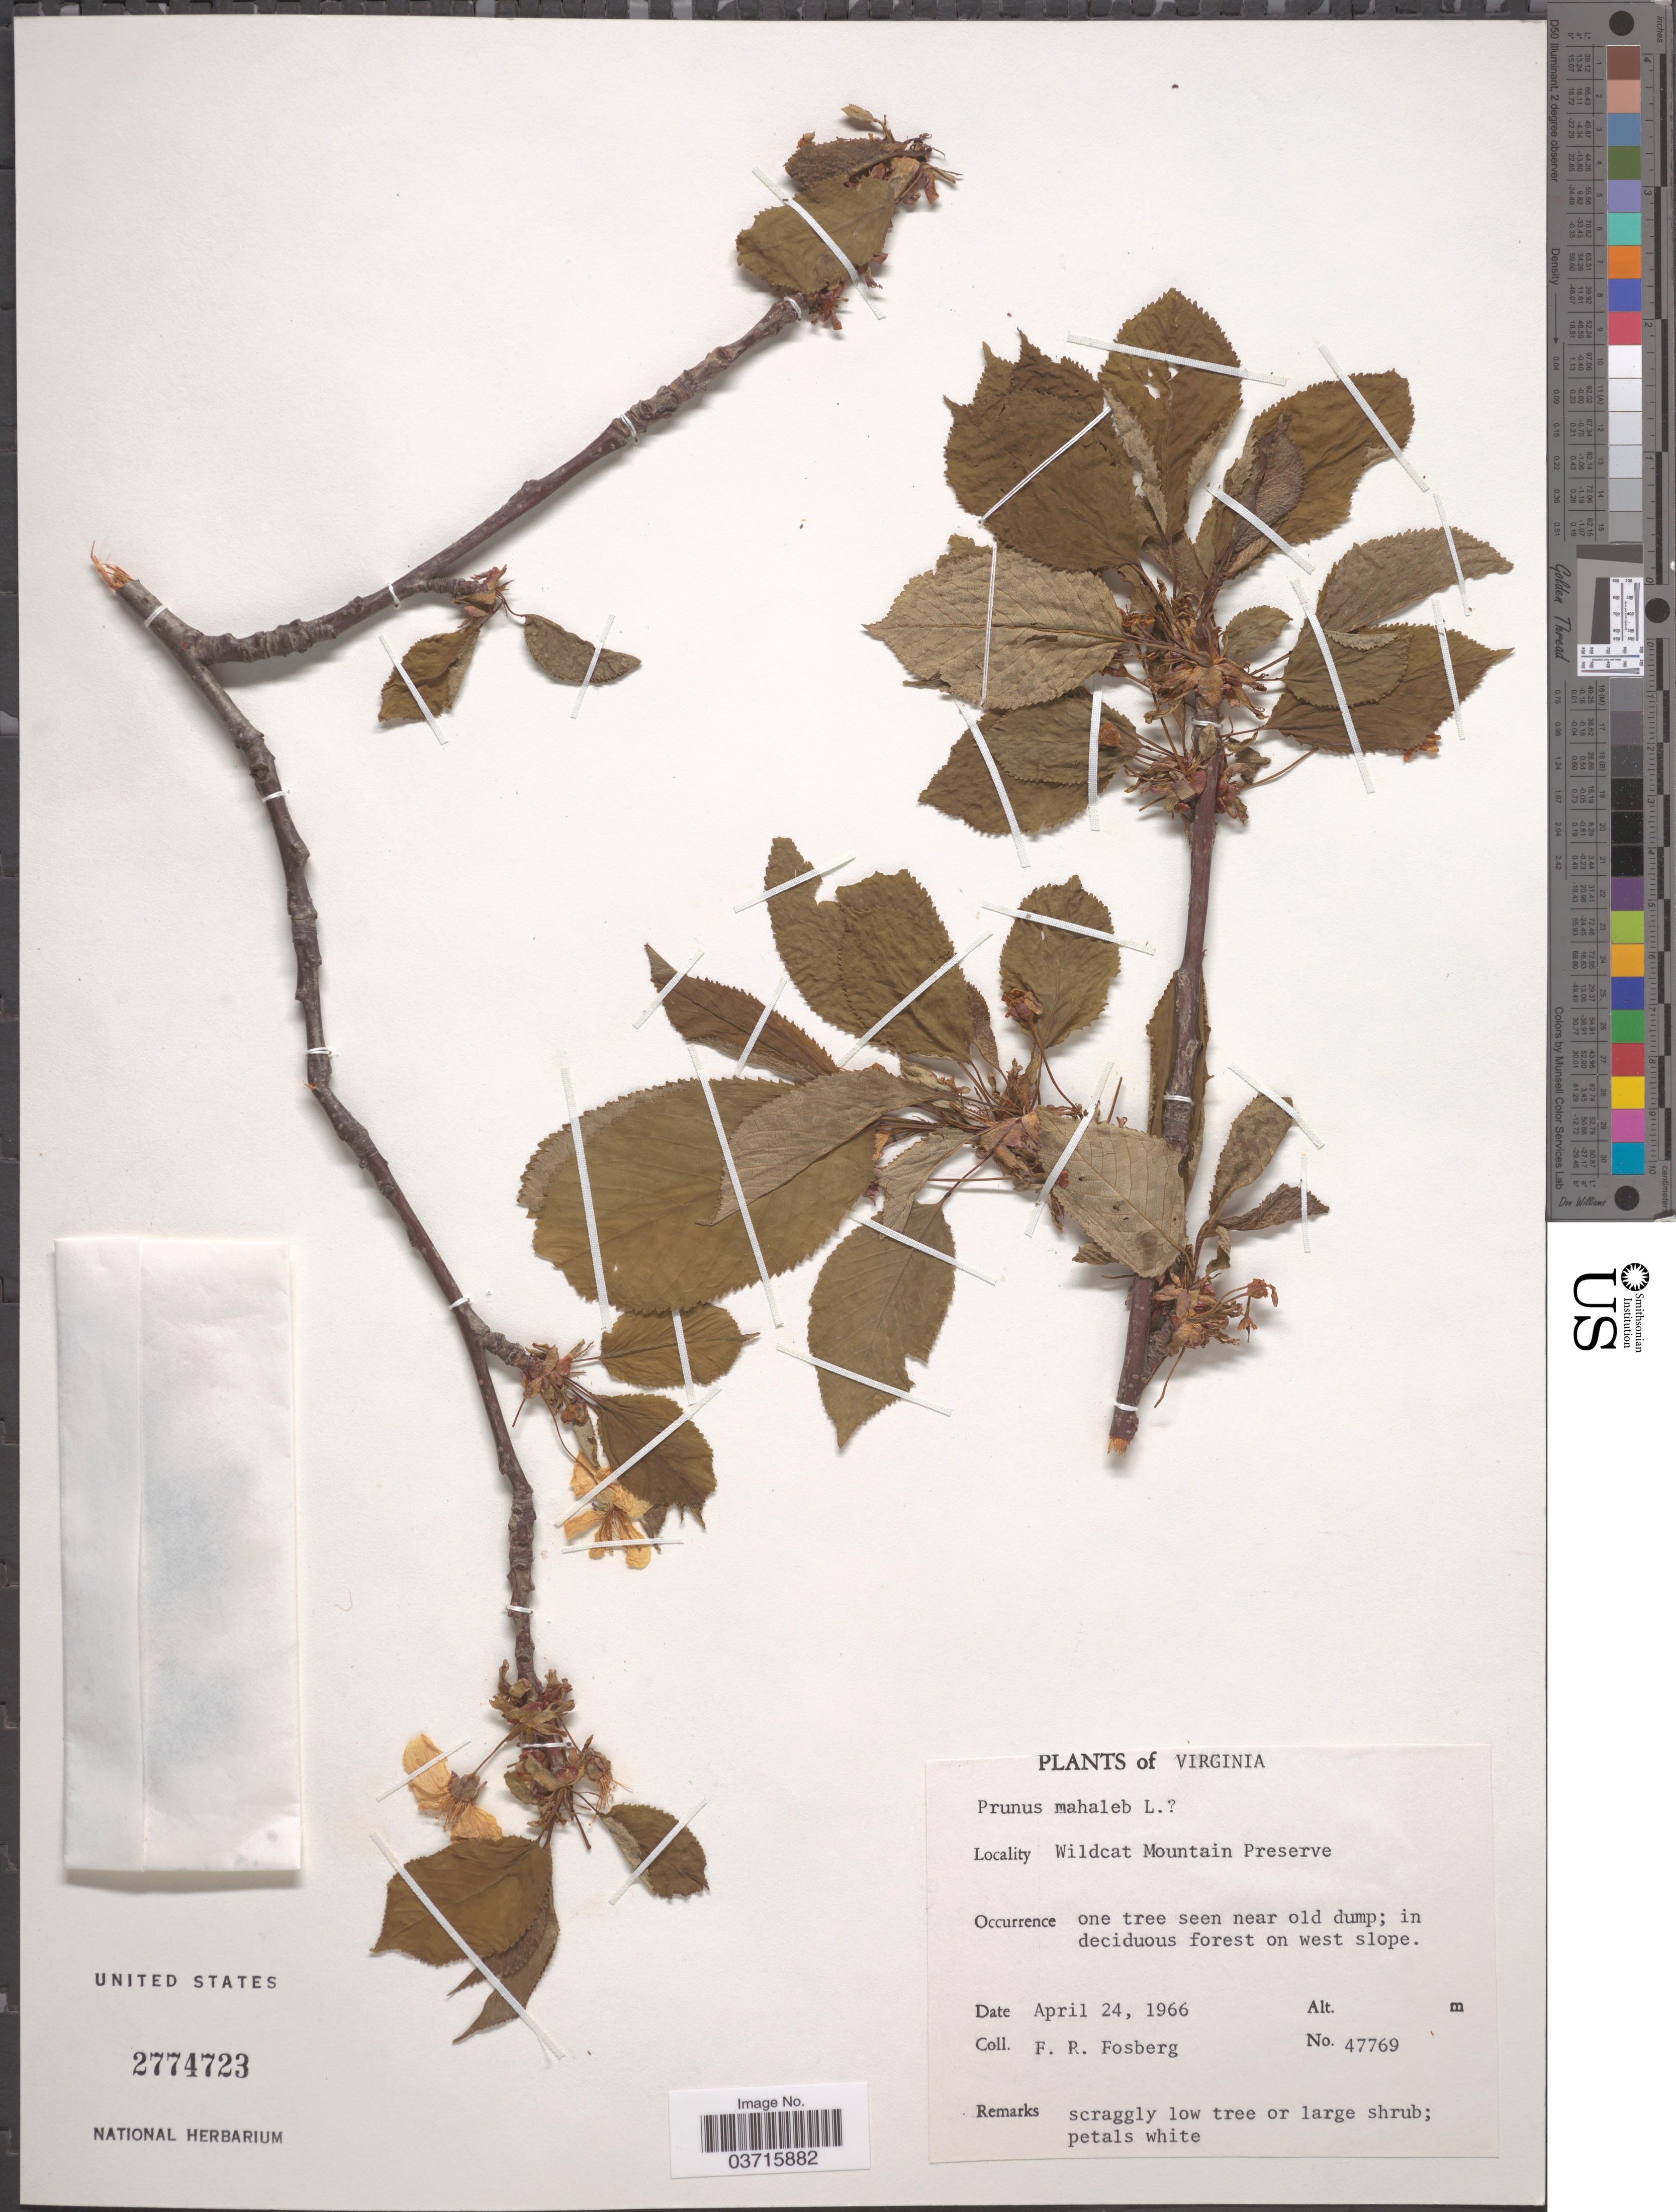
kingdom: Plantae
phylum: Tracheophyta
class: Magnoliopsida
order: Rosales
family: Rosaceae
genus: Prunus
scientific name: Prunus mahaleb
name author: L.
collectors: F. R. Fosberg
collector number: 47769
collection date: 1966-04-24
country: United States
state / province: Virginia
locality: Wildcat Mountain Preserve.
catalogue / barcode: US 2774723